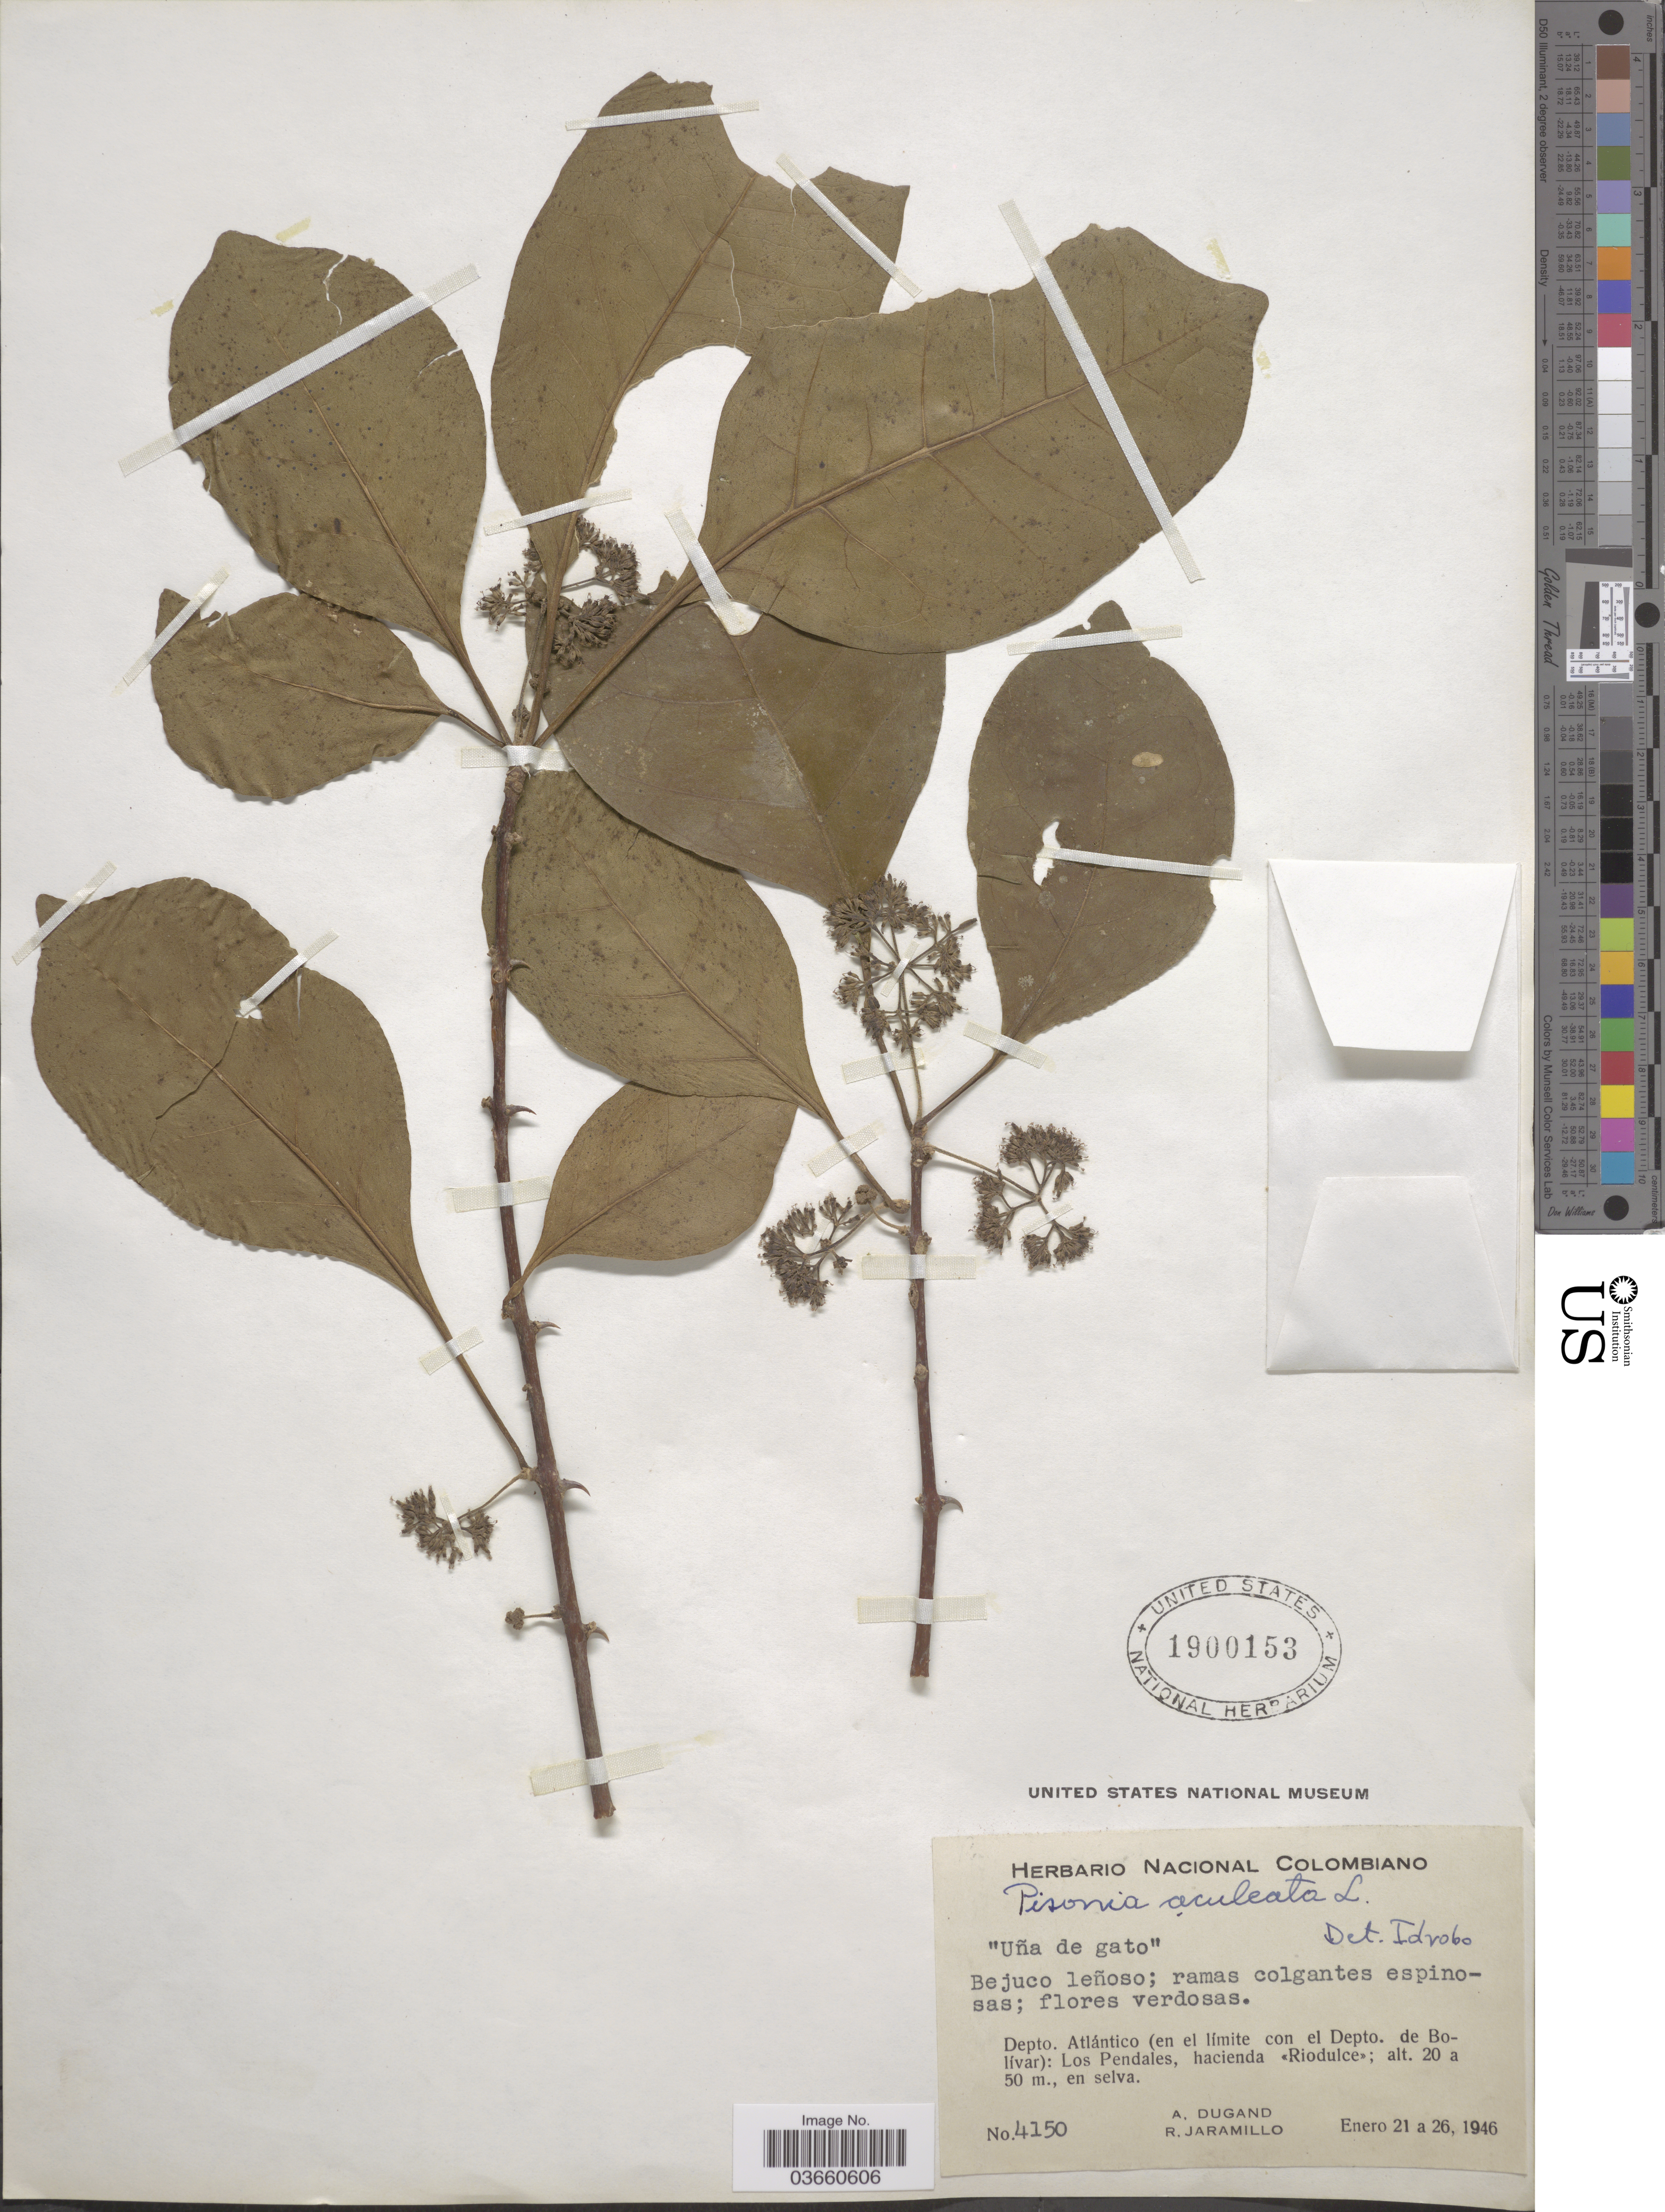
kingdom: Plantae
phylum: Tracheophyta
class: Magnoliopsida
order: Caryophyllales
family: Nyctaginaceae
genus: Pisonia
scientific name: Pisonia aculeata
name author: L.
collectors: A. Dugand & R. Jaramillo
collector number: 4150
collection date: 1946-01-21/1946-01-26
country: Colombia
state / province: Atlántico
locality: Depto. Atlántico (en el límite con el Depto. de Bolívar): Los Pendales, hacienda <<Riodulce>>.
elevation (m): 20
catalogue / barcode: US 1900153